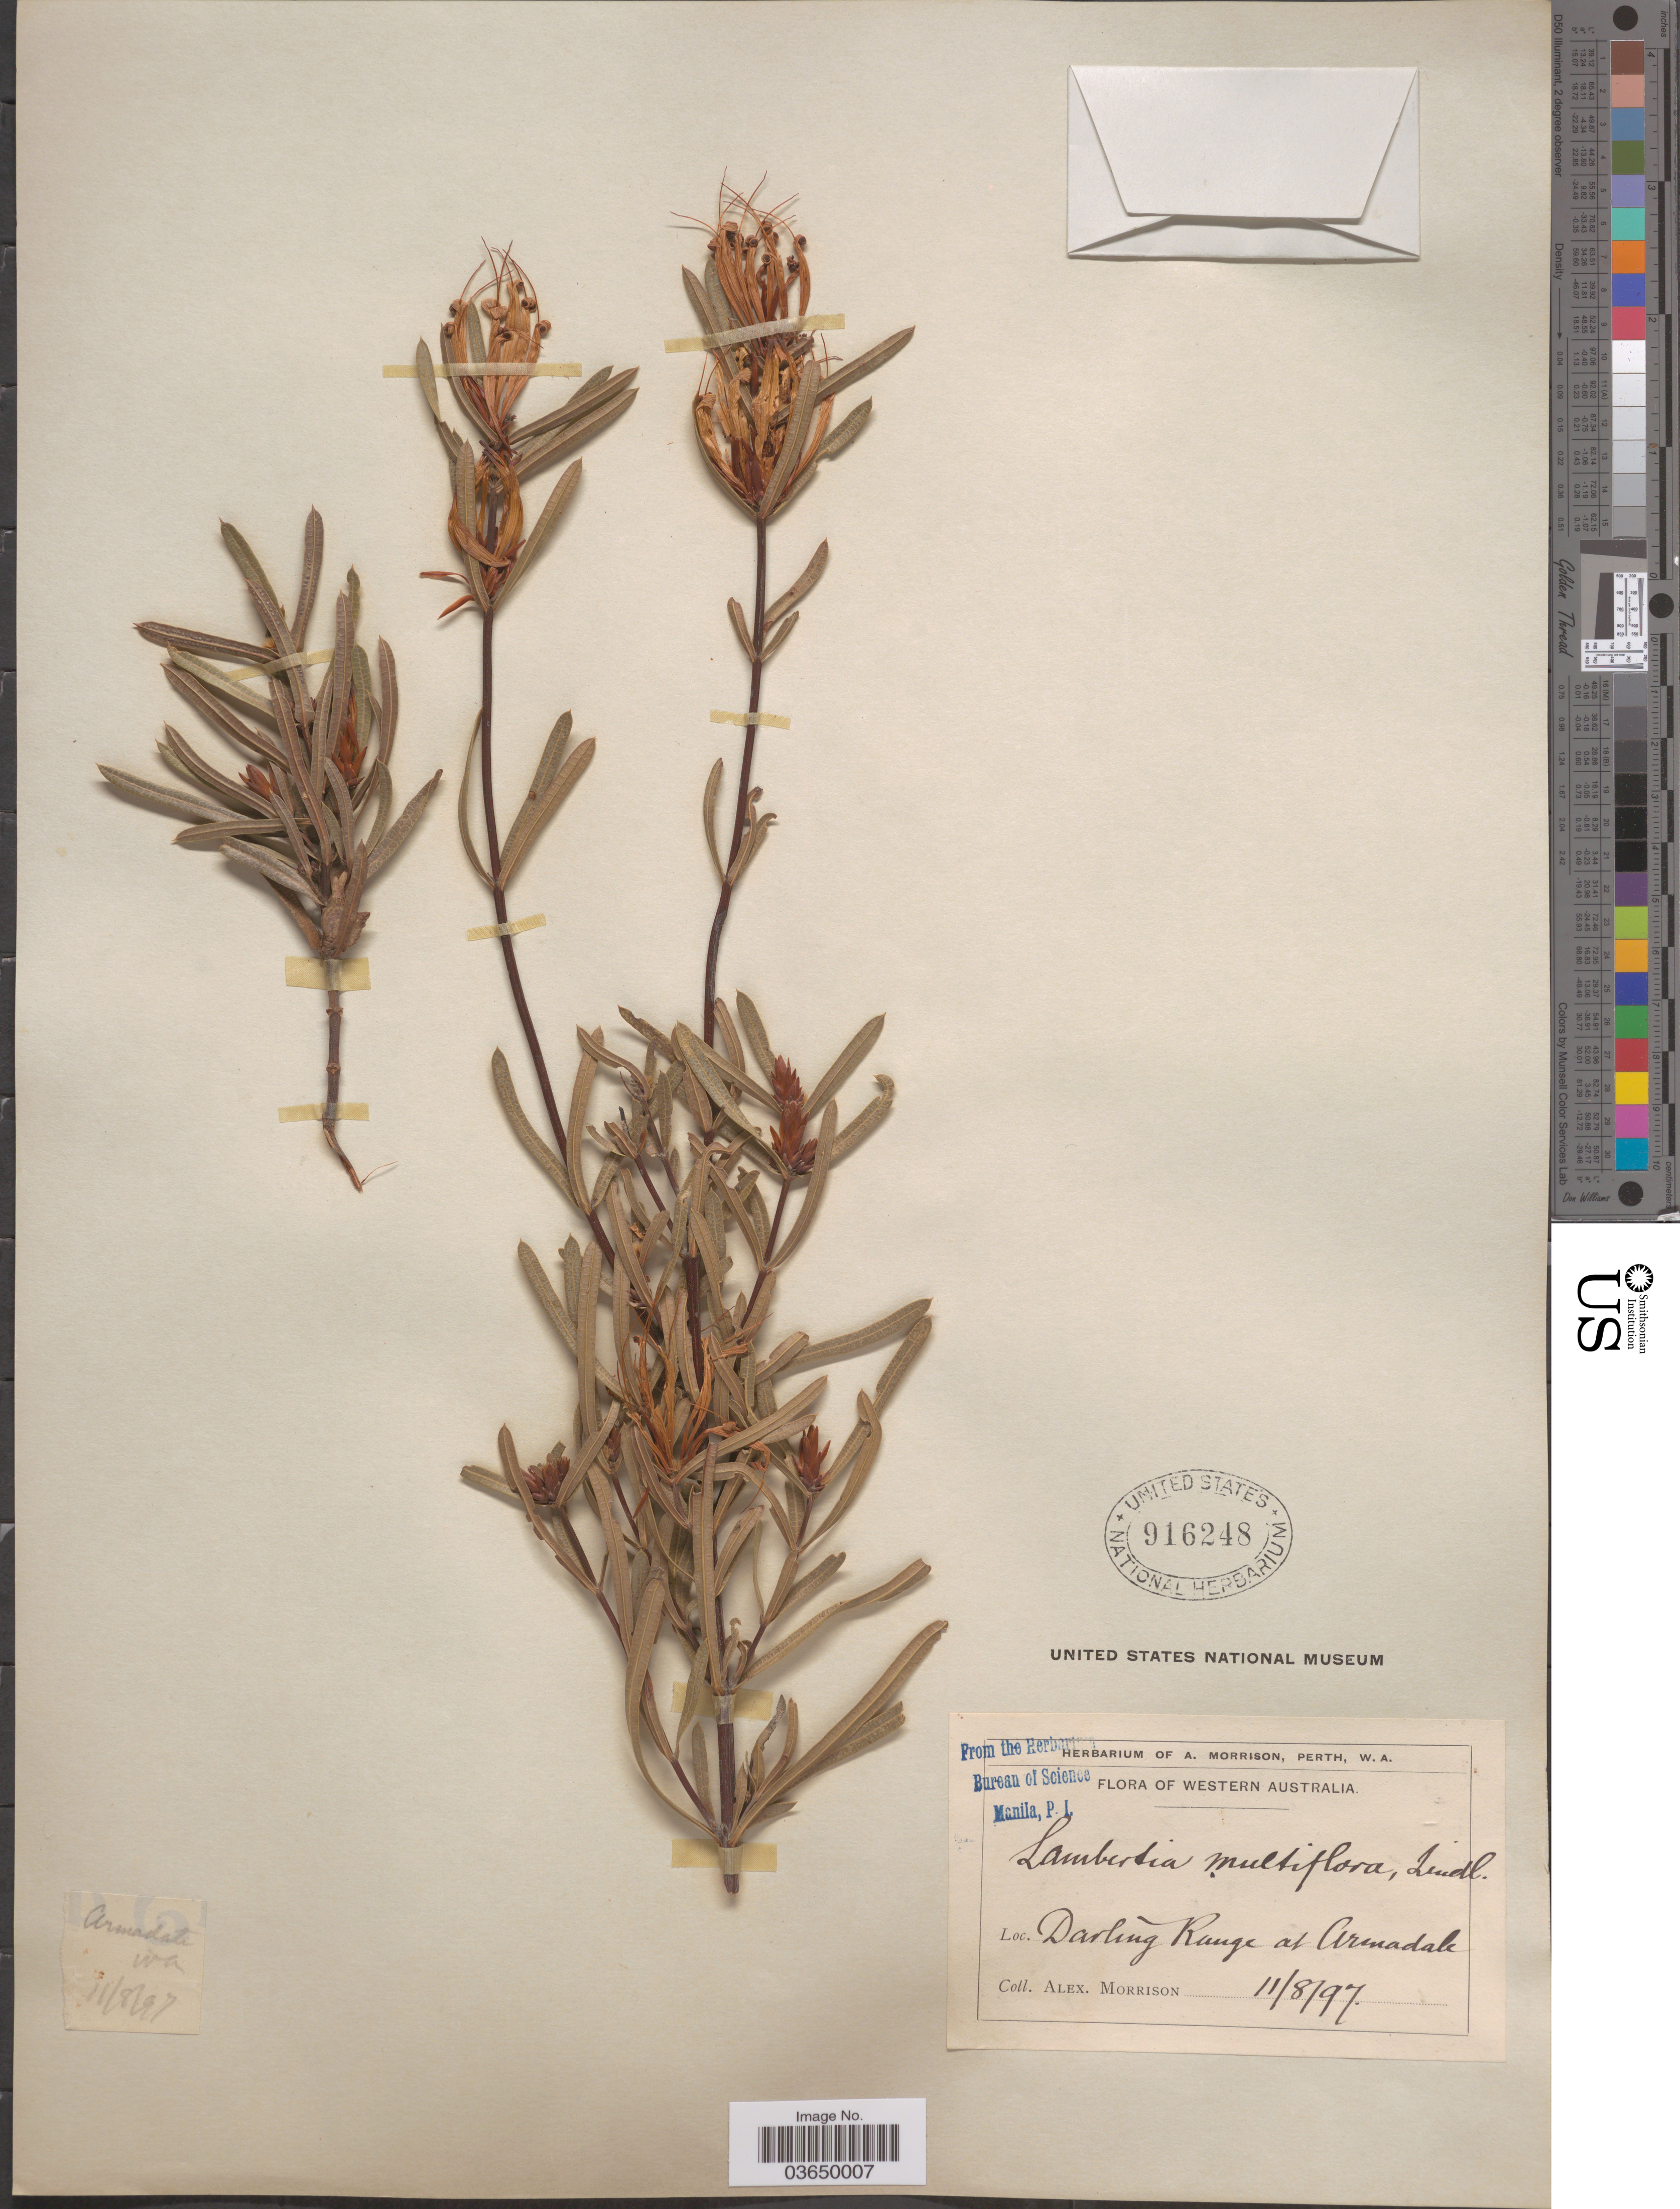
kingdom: Plantae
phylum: Tracheophyta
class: Magnoliopsida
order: Proteales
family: Proteaceae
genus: Lambertia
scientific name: Lambertia multiflora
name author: Lindl.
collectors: A. Morrison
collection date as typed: Transcribed d/m/y: 11/8/97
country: Australia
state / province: Western Australia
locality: Darling Range at Armadale.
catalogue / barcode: US 916248